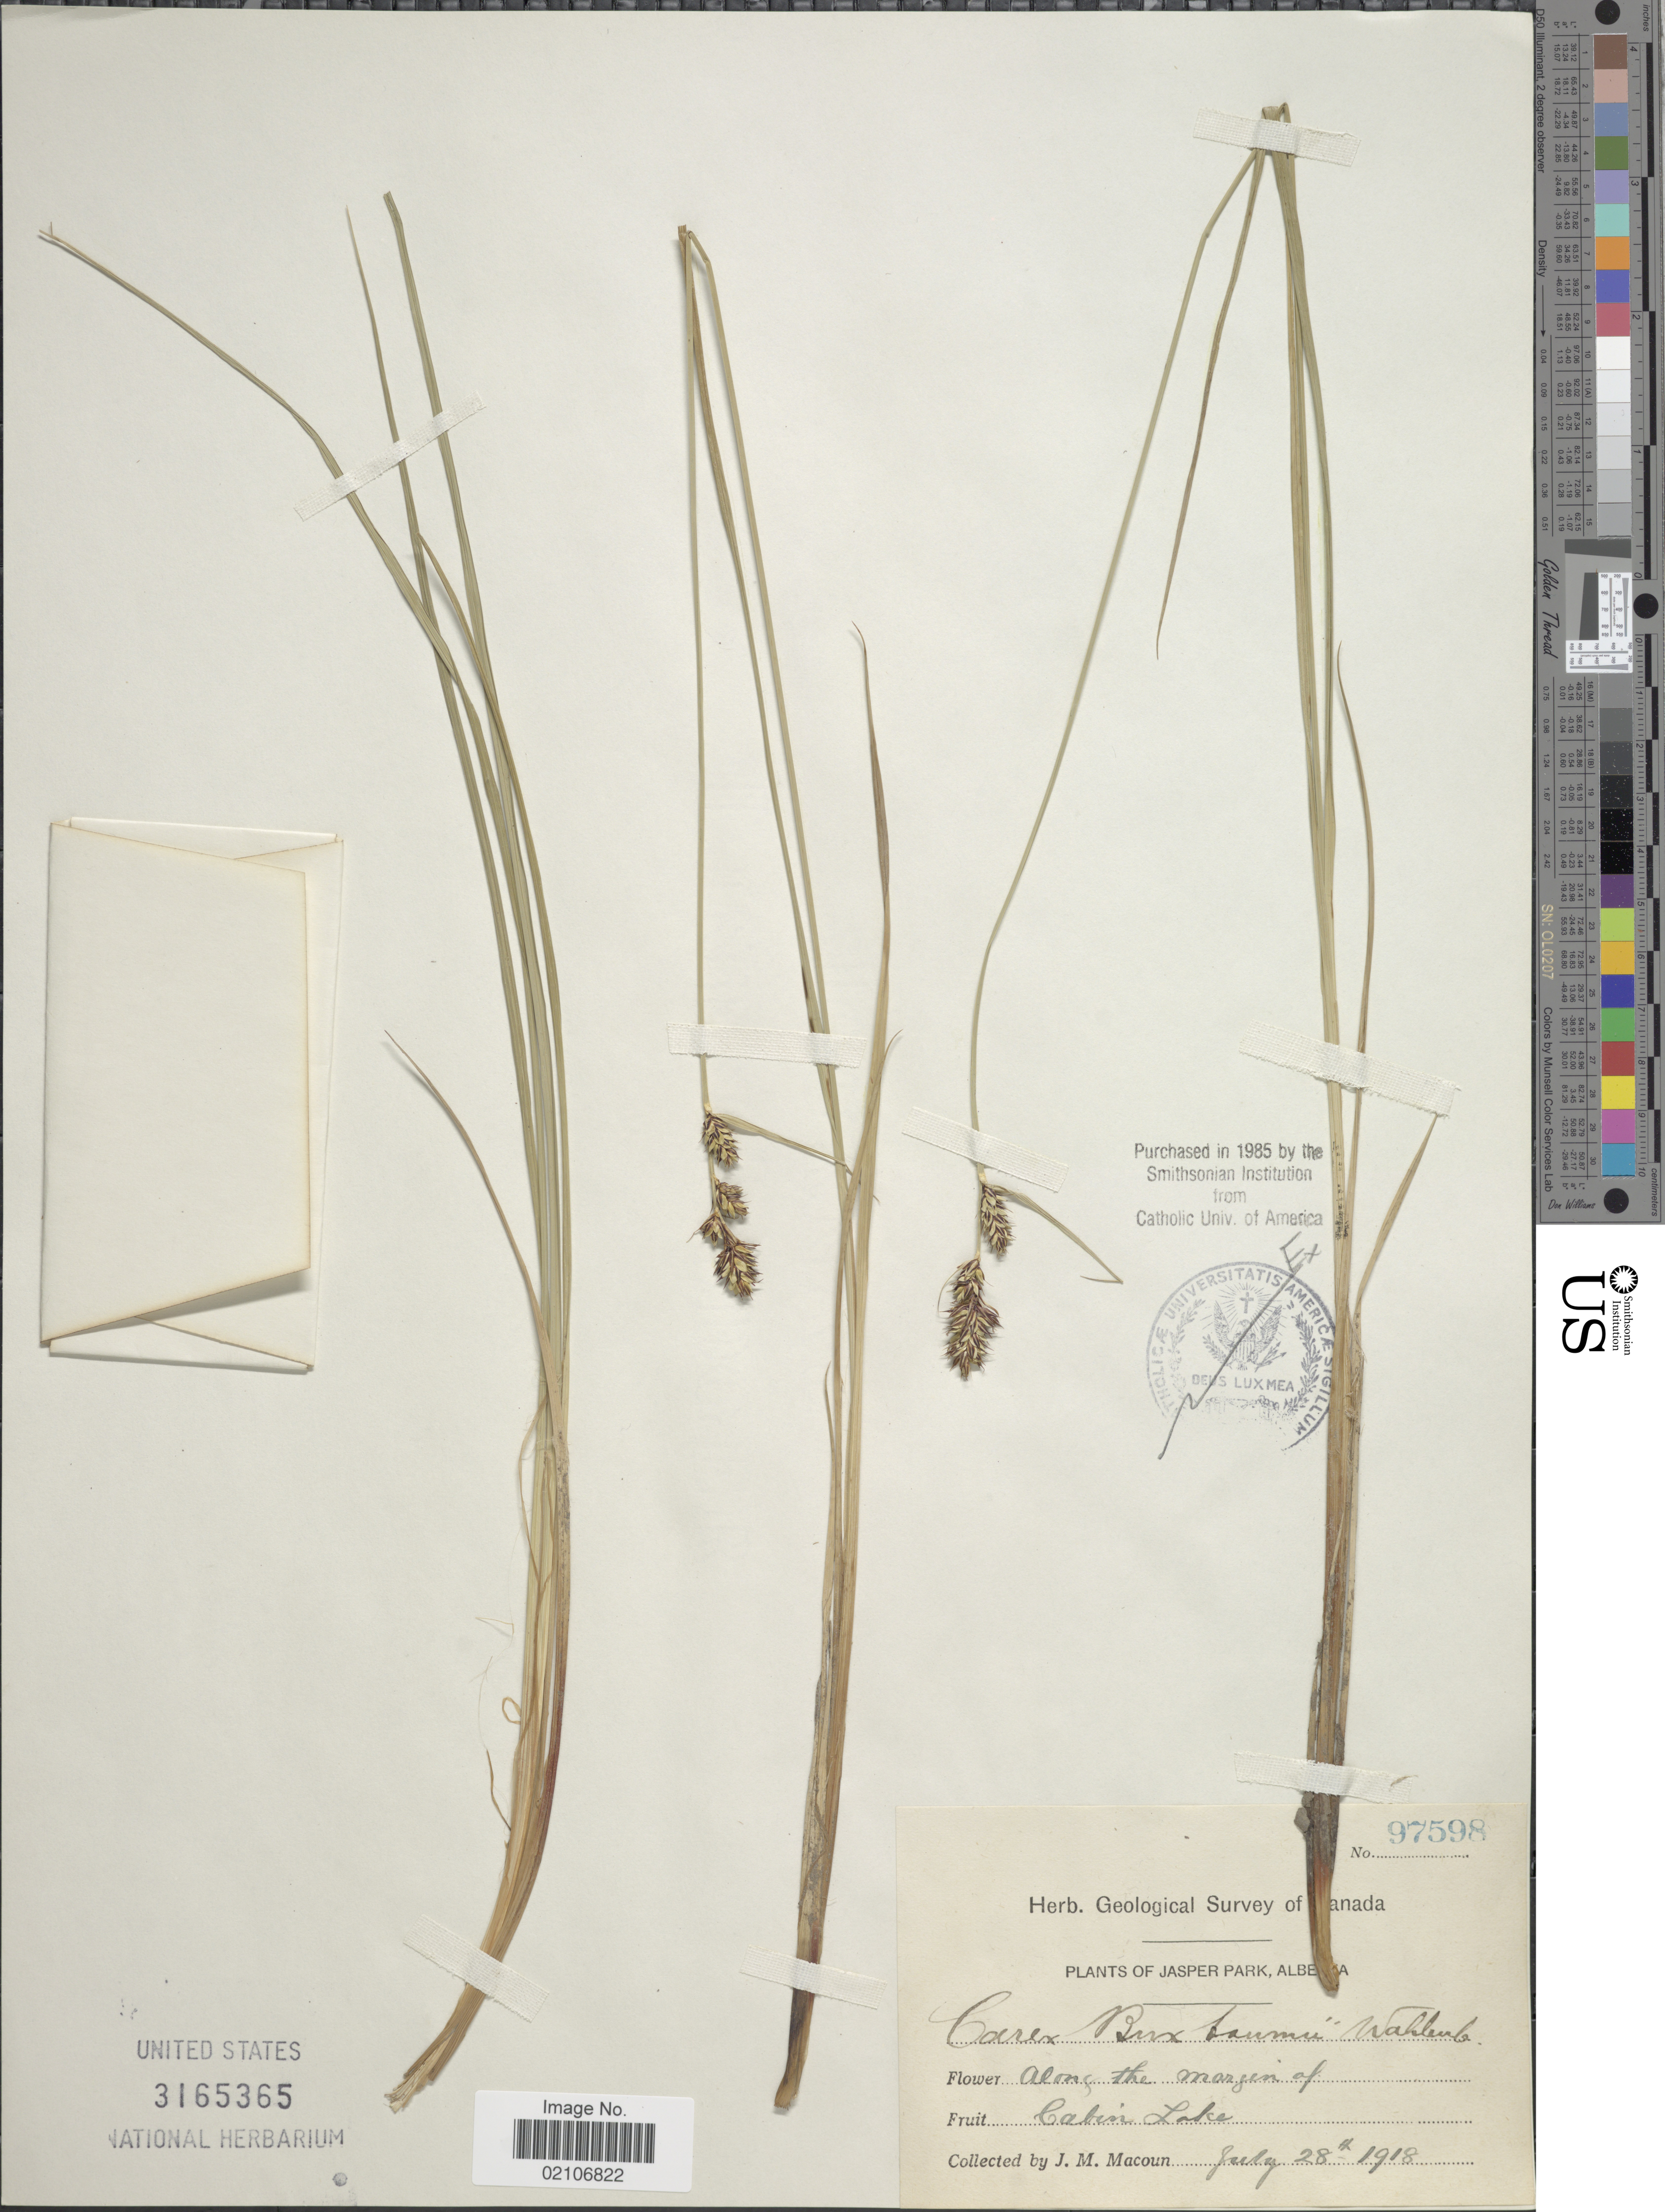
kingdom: Plantae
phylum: Tracheophyta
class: Liliopsida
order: Poales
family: Cyperaceae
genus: Carex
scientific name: Carex buxbaumii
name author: Wahlenb.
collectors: J. M. Macoun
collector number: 97598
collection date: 1918-07-28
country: Canada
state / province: Alberta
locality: Along the margin of Cabin Lake.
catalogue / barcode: US 3165365